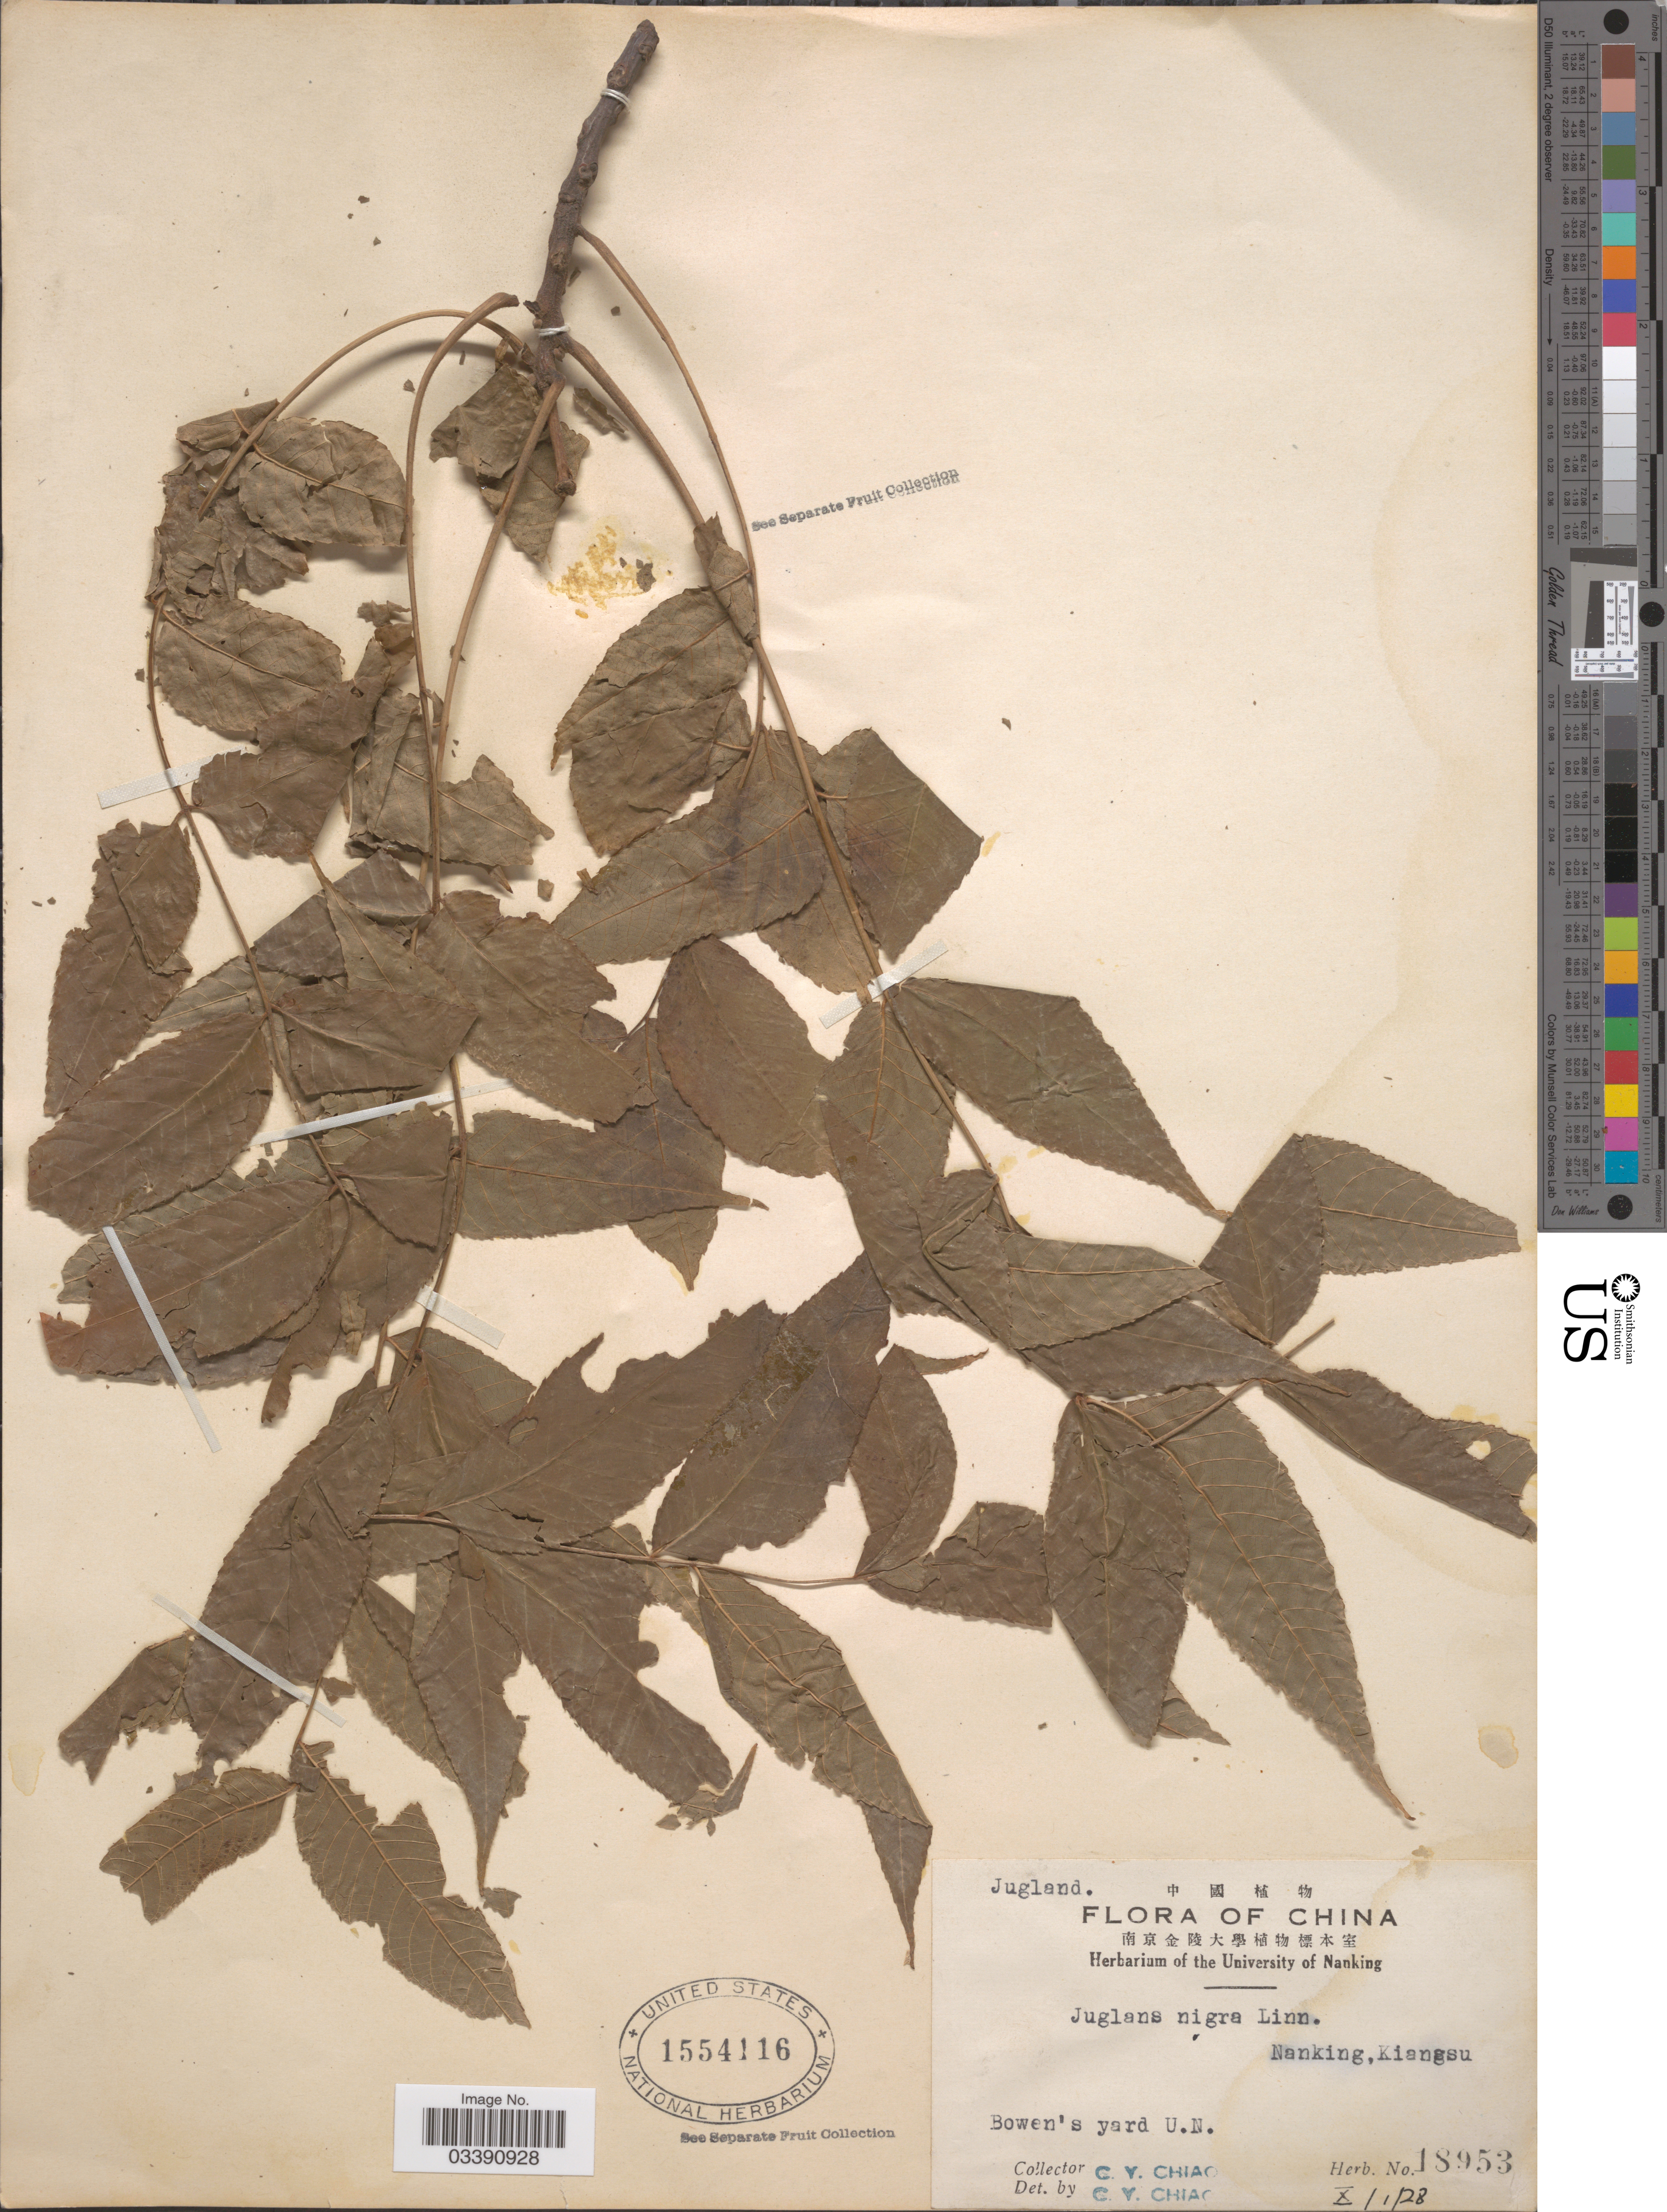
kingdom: Plantae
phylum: Tracheophyta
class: Magnoliopsida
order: Fagales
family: Juglandaceae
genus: Juglans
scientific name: Juglans nigra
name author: L.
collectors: C. Y. Chiao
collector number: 18953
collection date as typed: Transcribed d/m/y: 1/10/28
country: China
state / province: Jiangsu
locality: Nanking, Kiangsu. Bowen's yard U.N.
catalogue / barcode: US 1554116